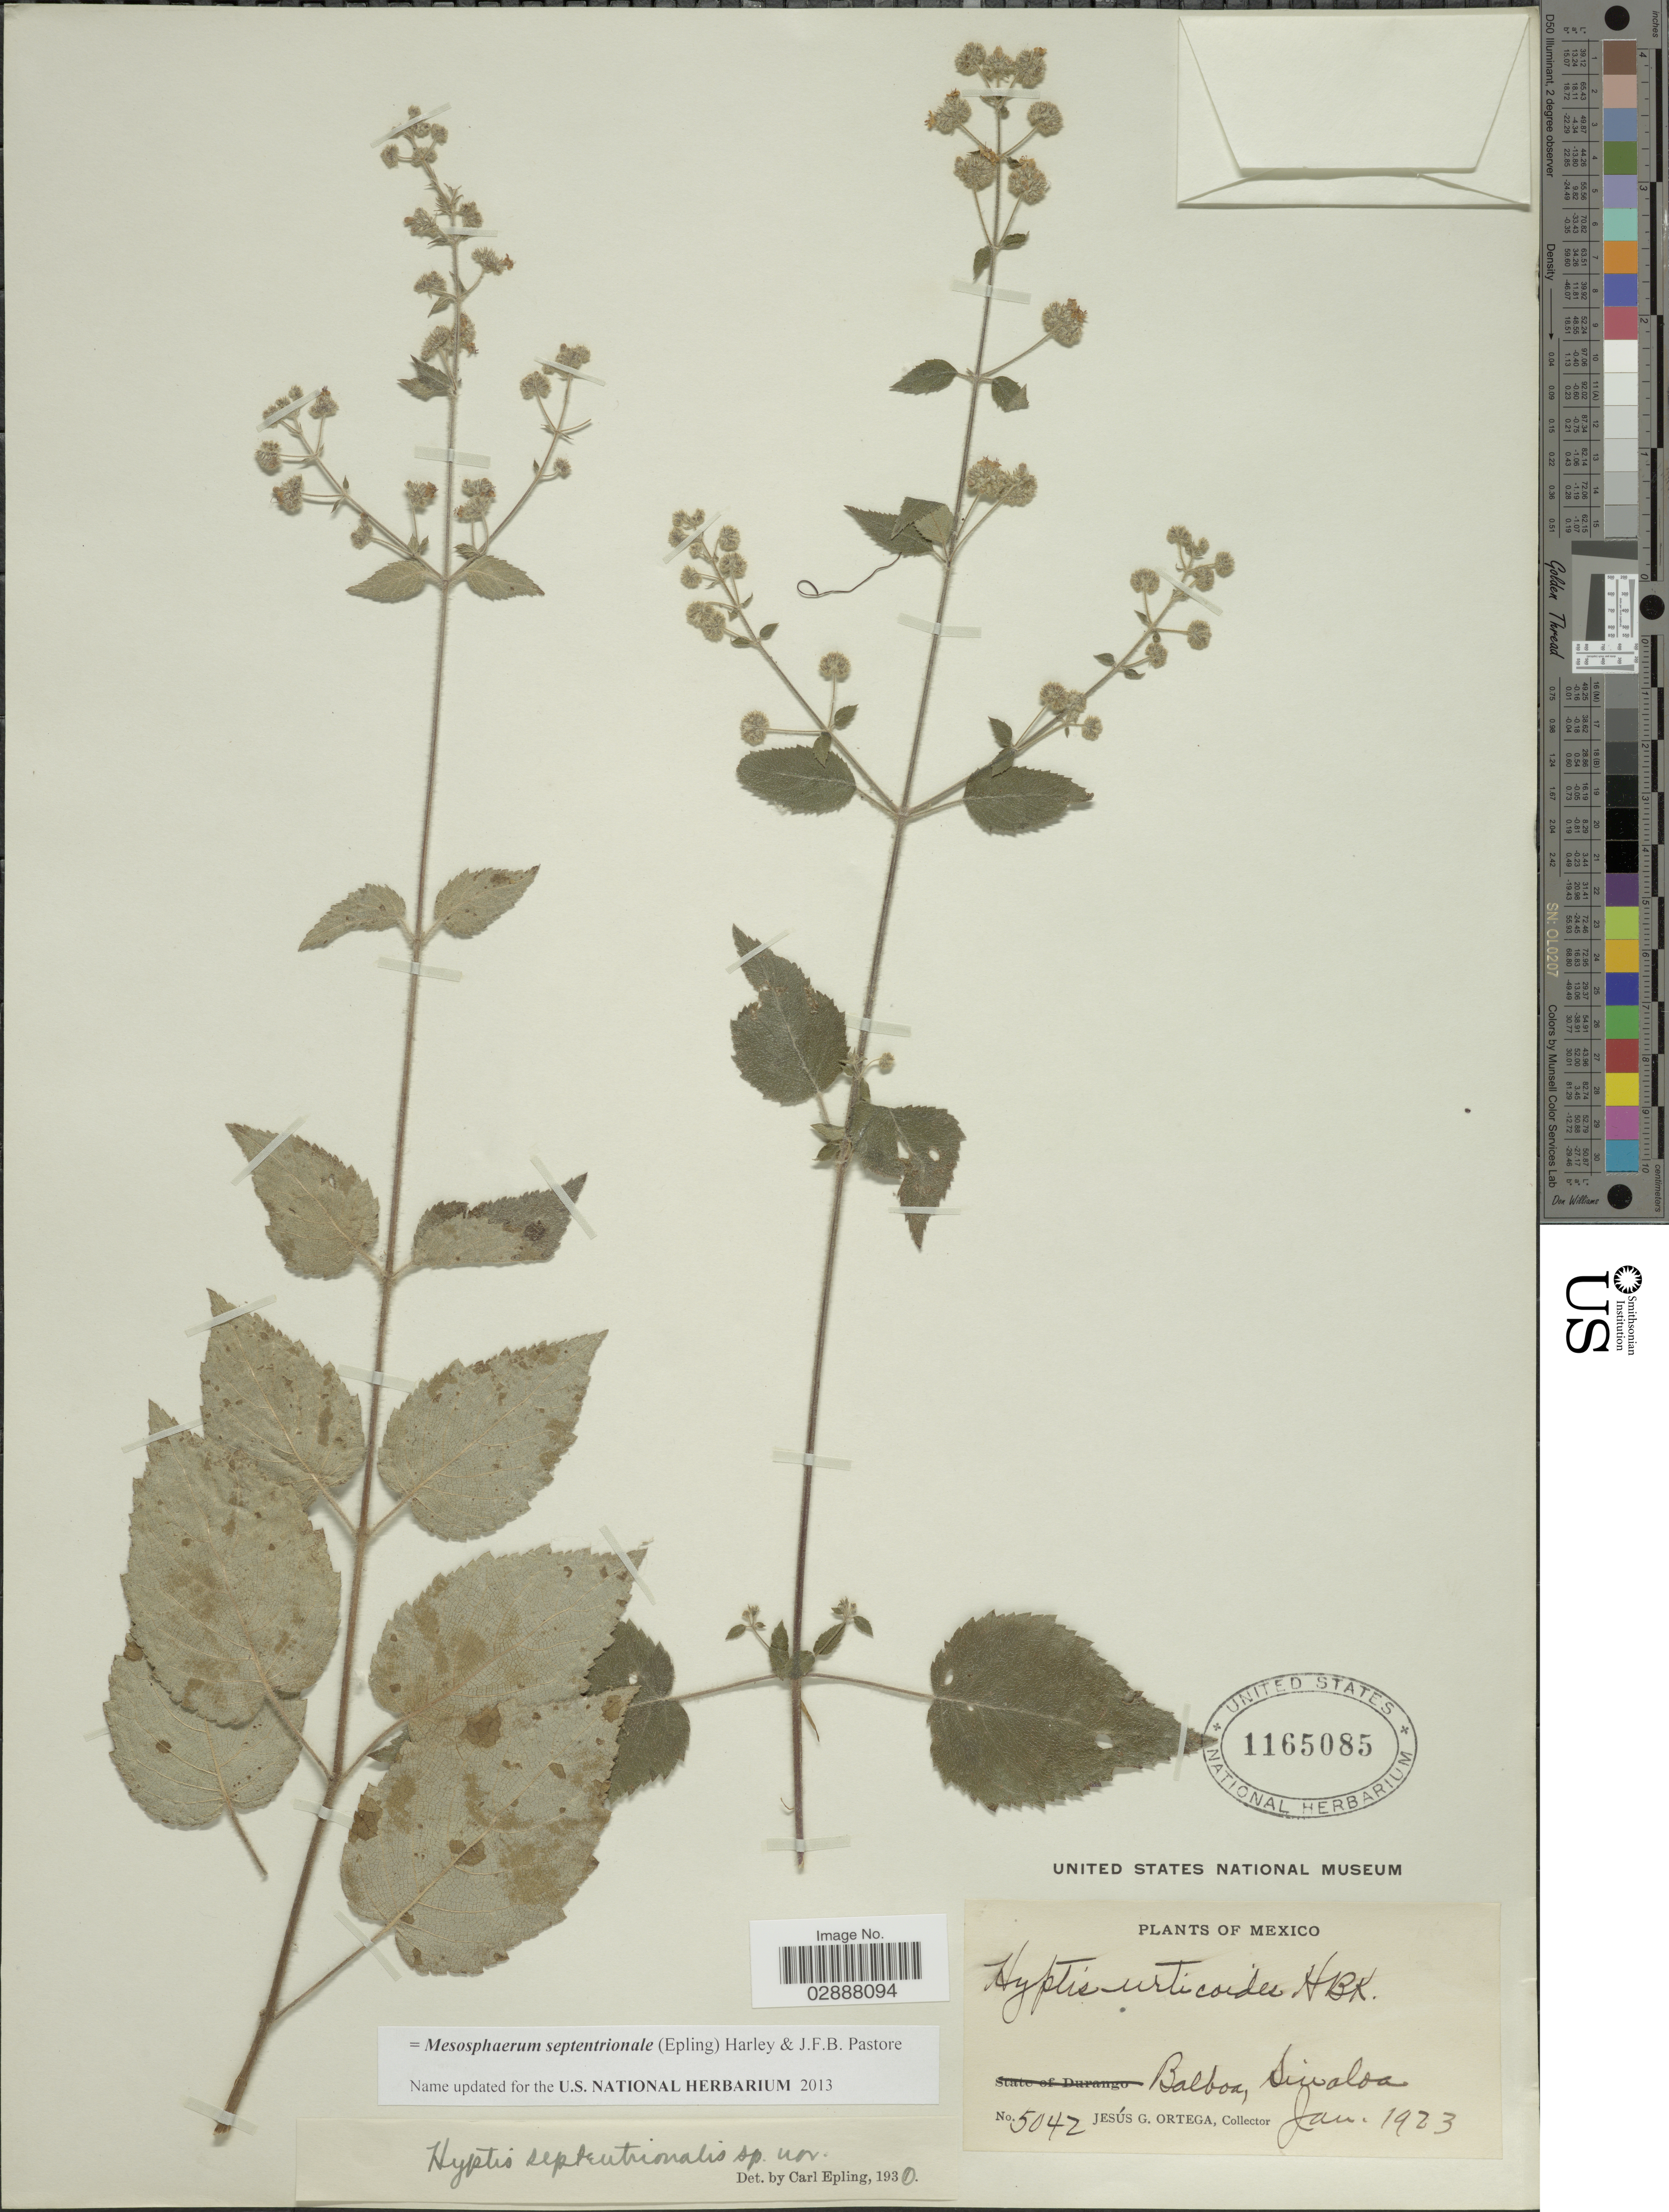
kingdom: Plantae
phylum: Tracheophyta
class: Magnoliopsida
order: Lamiales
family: Lamiaceae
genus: Mesosphaerum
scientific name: Mesosphaerum septentrionale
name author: (Epling) Harley & J.F.B. Pastore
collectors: J. Ortega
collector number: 5042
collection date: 1923-01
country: Mexico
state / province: Sinaloa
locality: Balboa.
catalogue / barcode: US 1165085